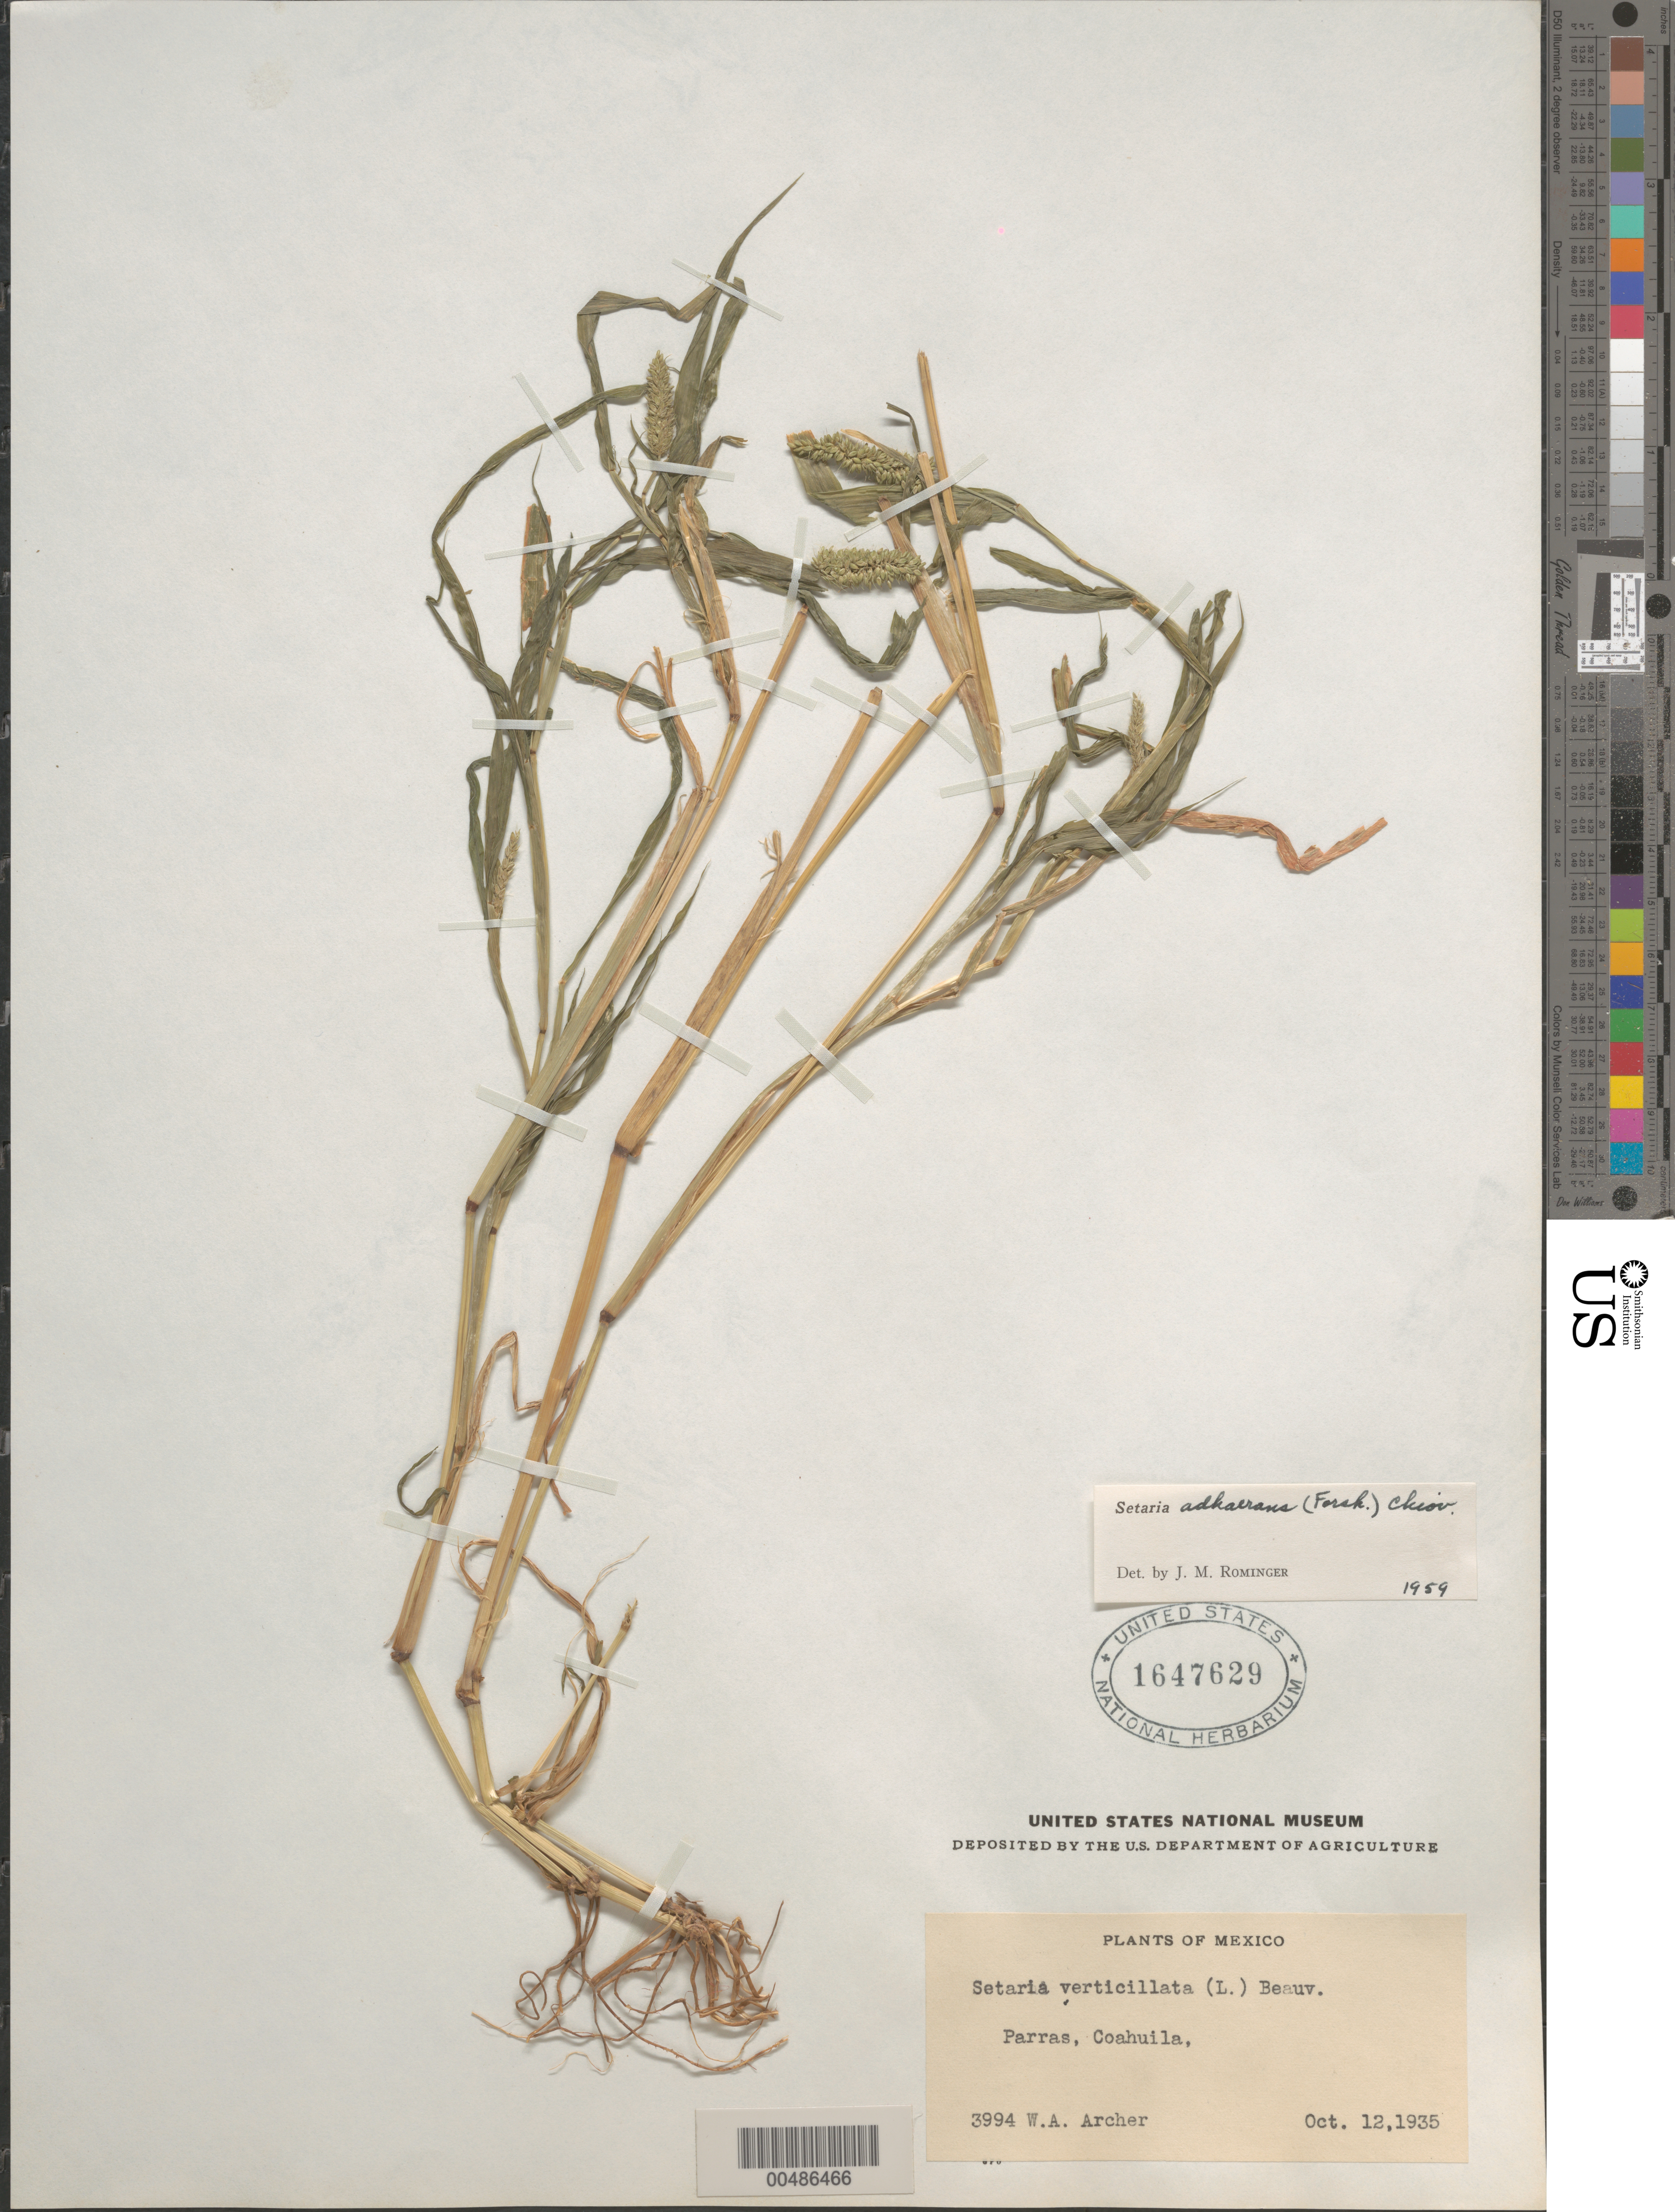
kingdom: Plantae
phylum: Tracheophyta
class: Liliopsida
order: Poales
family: Poaceae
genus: Setaria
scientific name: Setaria adhaerens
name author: (Forssk.) Chiov.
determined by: Rominger, J. M.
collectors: W. A. Archer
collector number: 3994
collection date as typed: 12 Oct 1935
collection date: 1935-10-12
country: Mexico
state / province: Coahuila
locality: Parras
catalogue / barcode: US 1647629